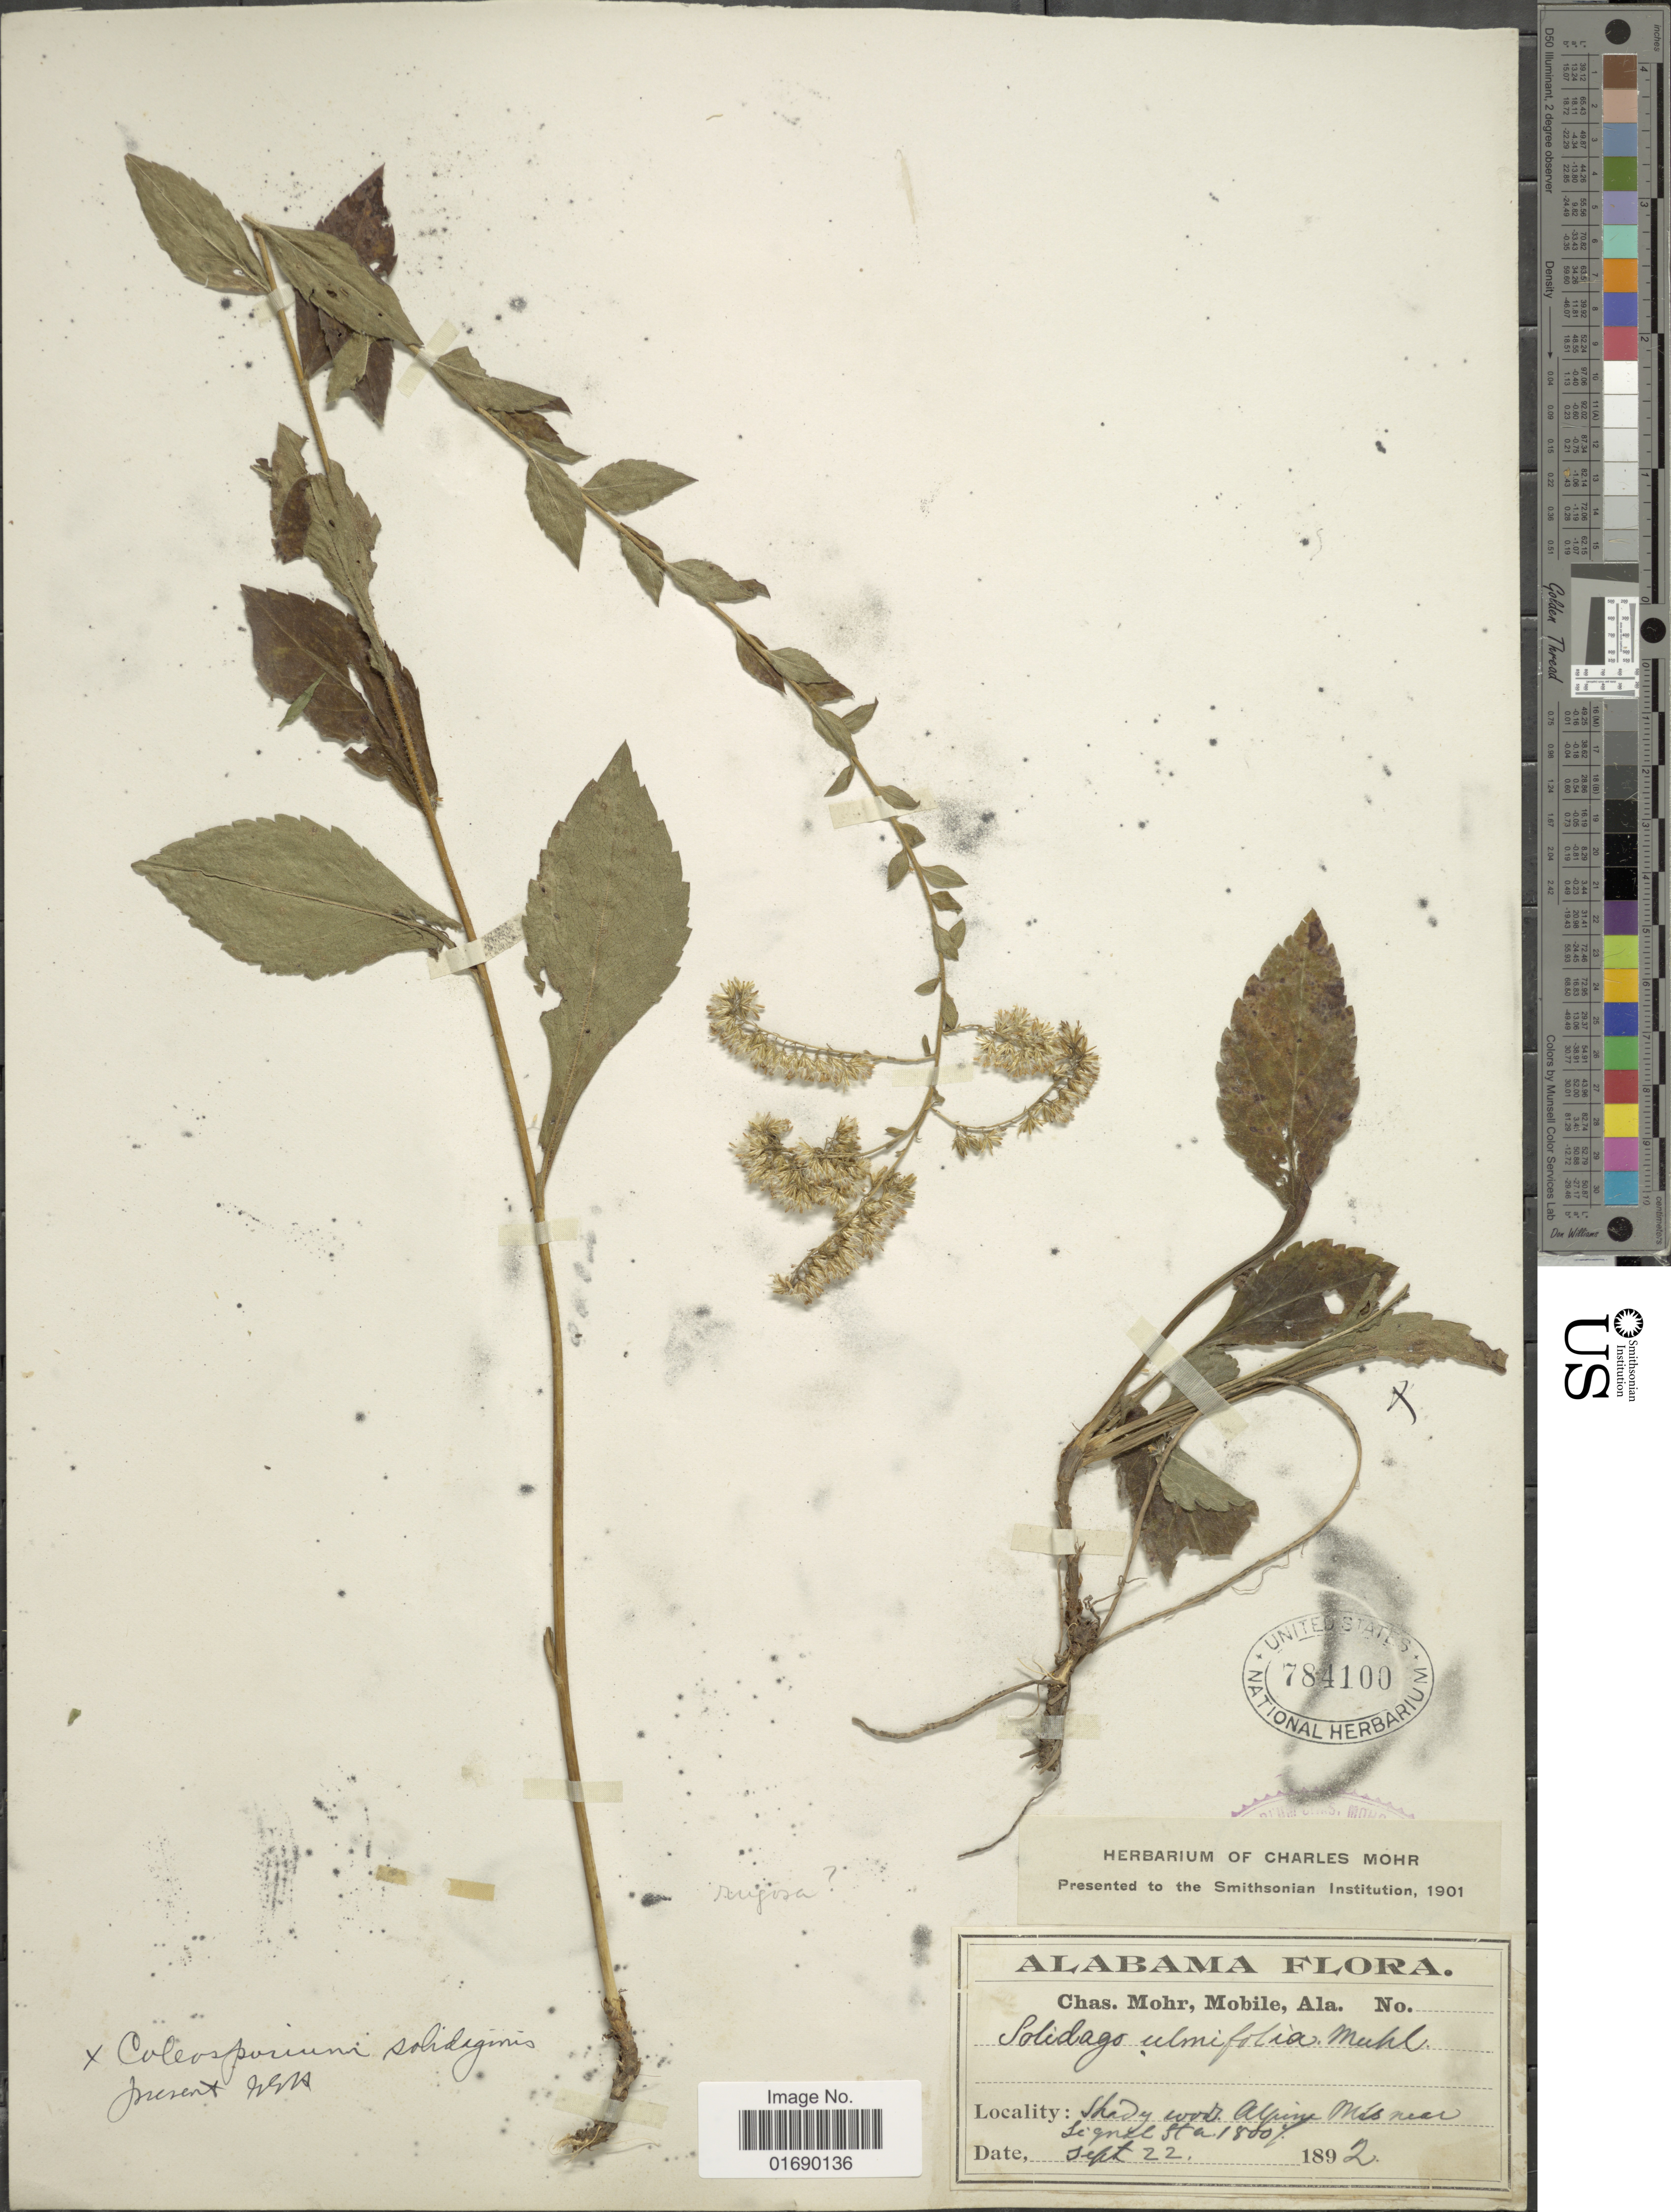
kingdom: Plantae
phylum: Tracheophyta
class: Magnoliopsida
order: Asterales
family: Asteraceae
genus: Solidago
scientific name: Solidago rugosa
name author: Mill.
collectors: Mohr, C. T. (herbarium)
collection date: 1892-09-22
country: United States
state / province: Alabama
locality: Shady woods, Alpine Mt near Signal Sta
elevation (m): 549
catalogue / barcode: US 784100